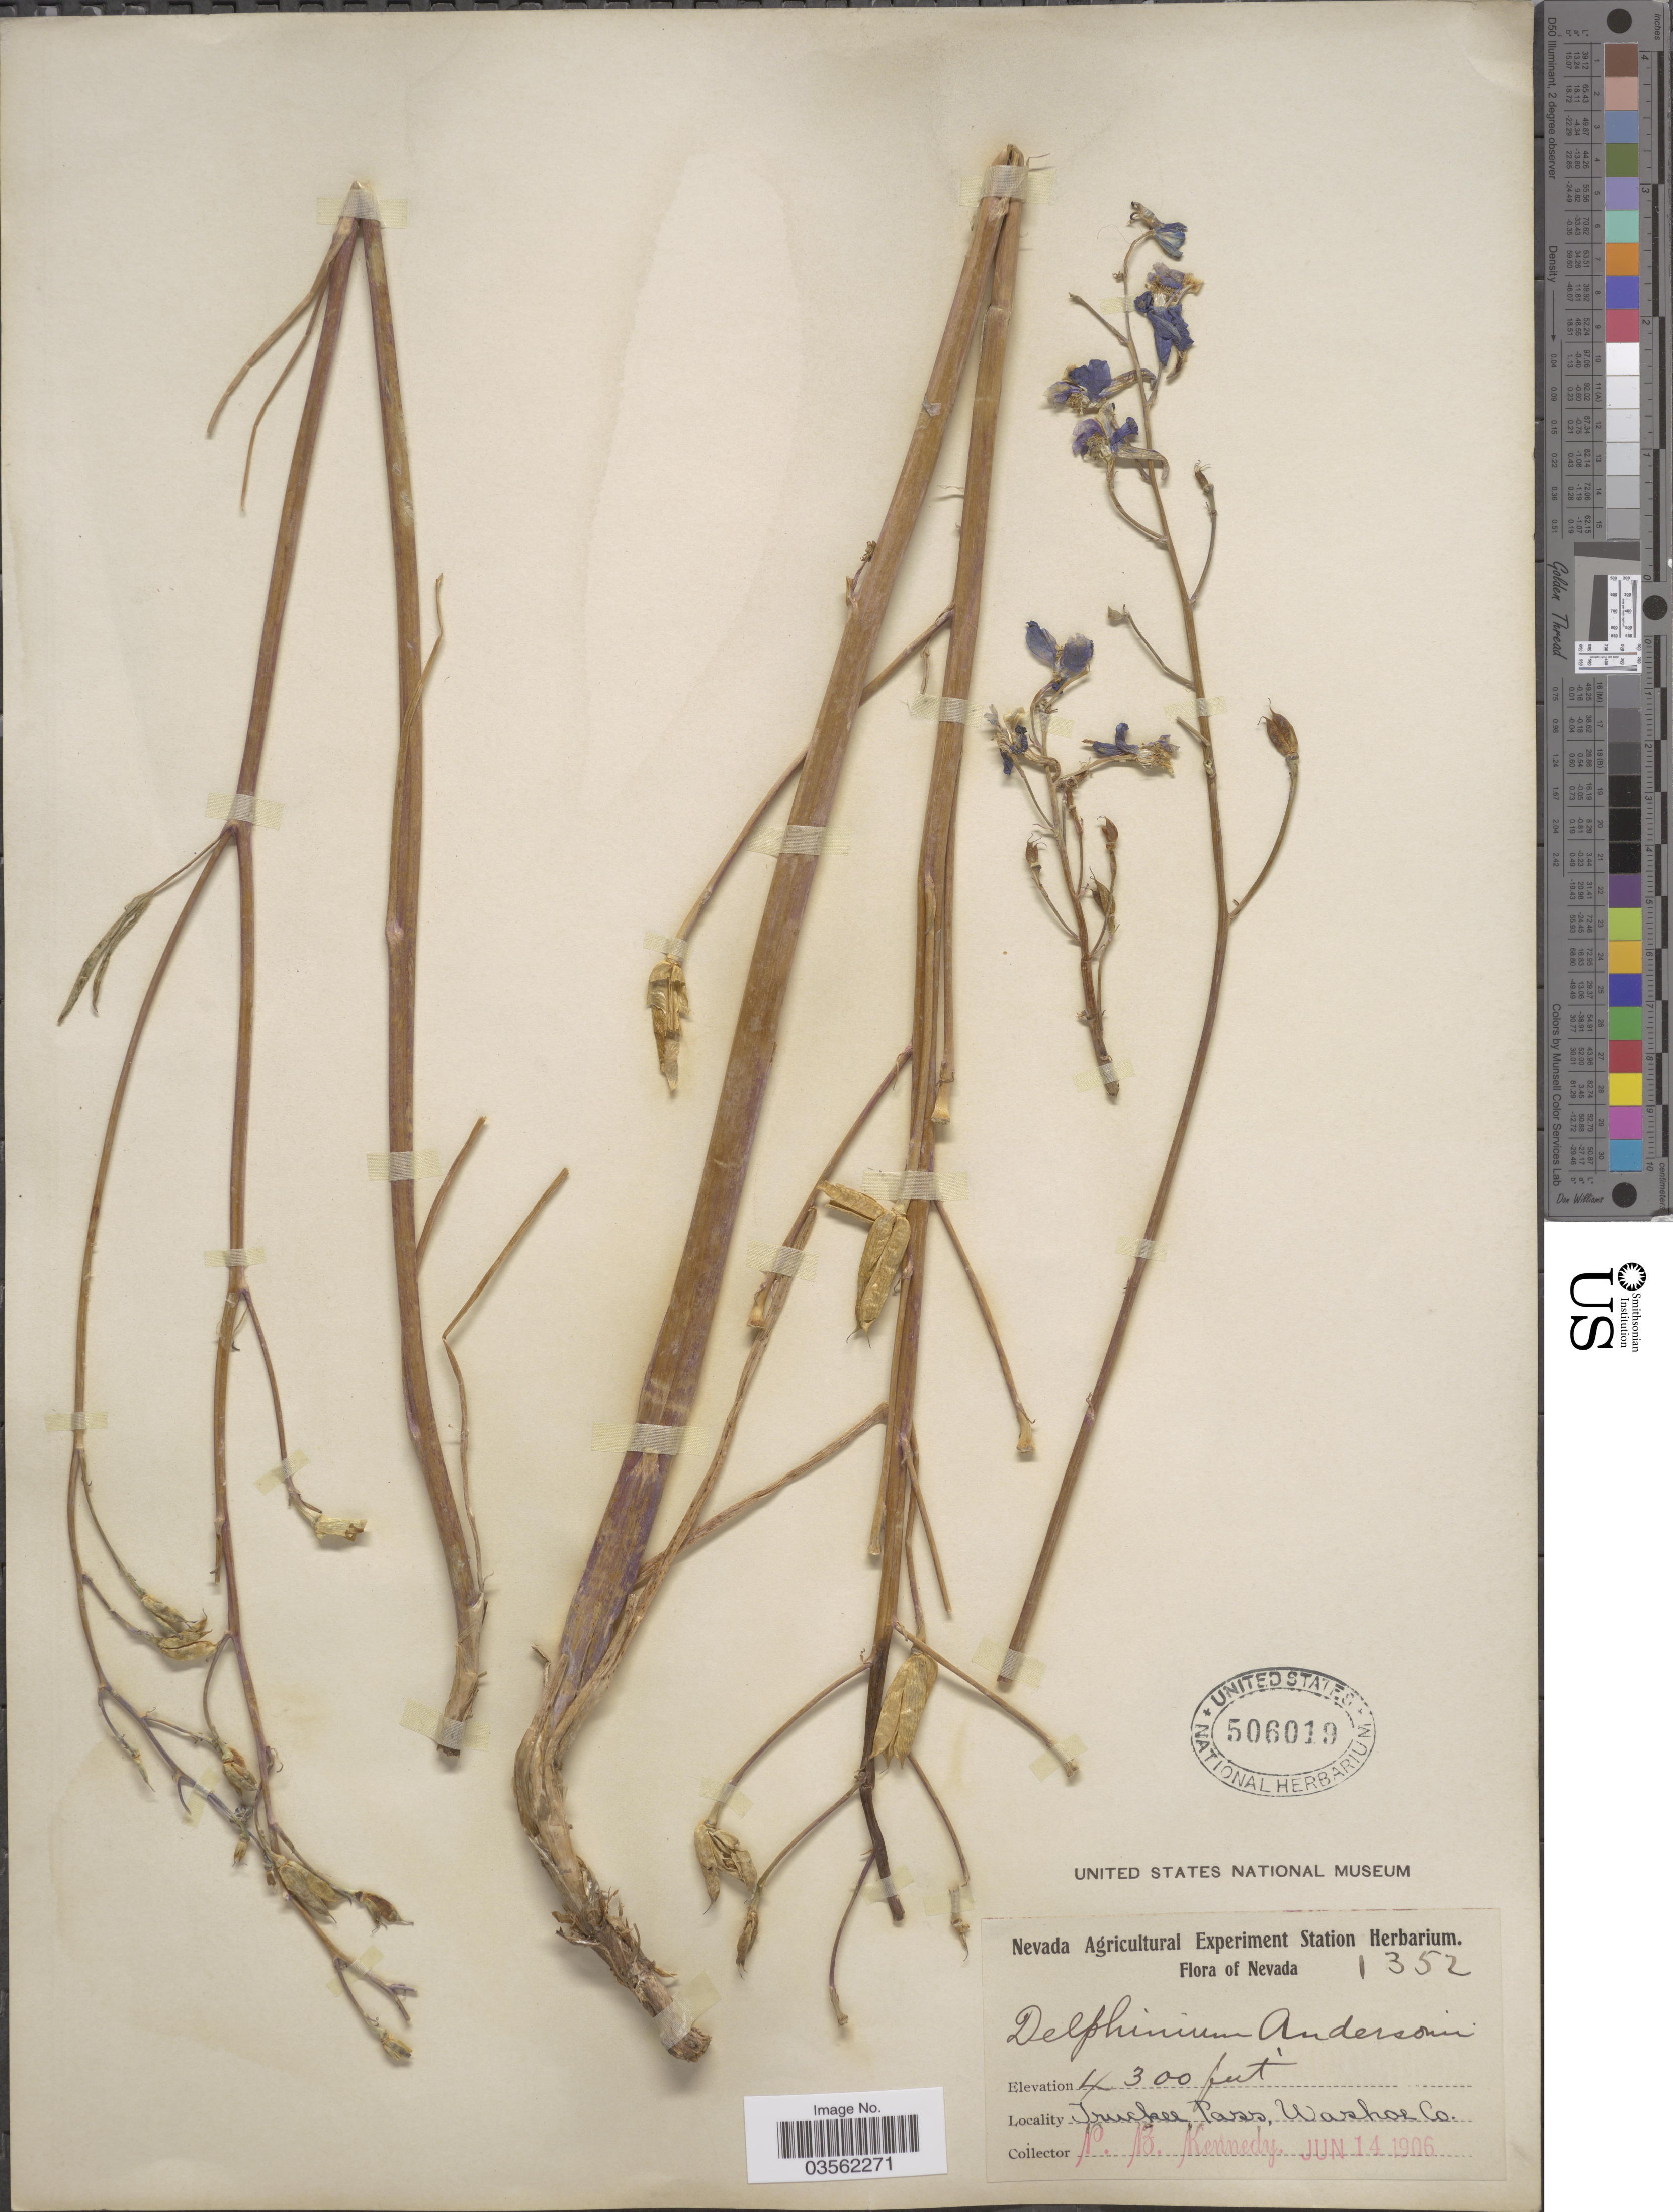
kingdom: Plantae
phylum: Tracheophyta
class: Magnoliopsida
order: Ranunculales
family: Ranunculaceae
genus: Delphinium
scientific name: Delphinium andersonii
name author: A. Gray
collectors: P. B. Kennedy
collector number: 1352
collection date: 1906-06-14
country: United States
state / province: Nevada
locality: Truckee Pass., Washoe Co.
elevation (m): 1311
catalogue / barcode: US 506019